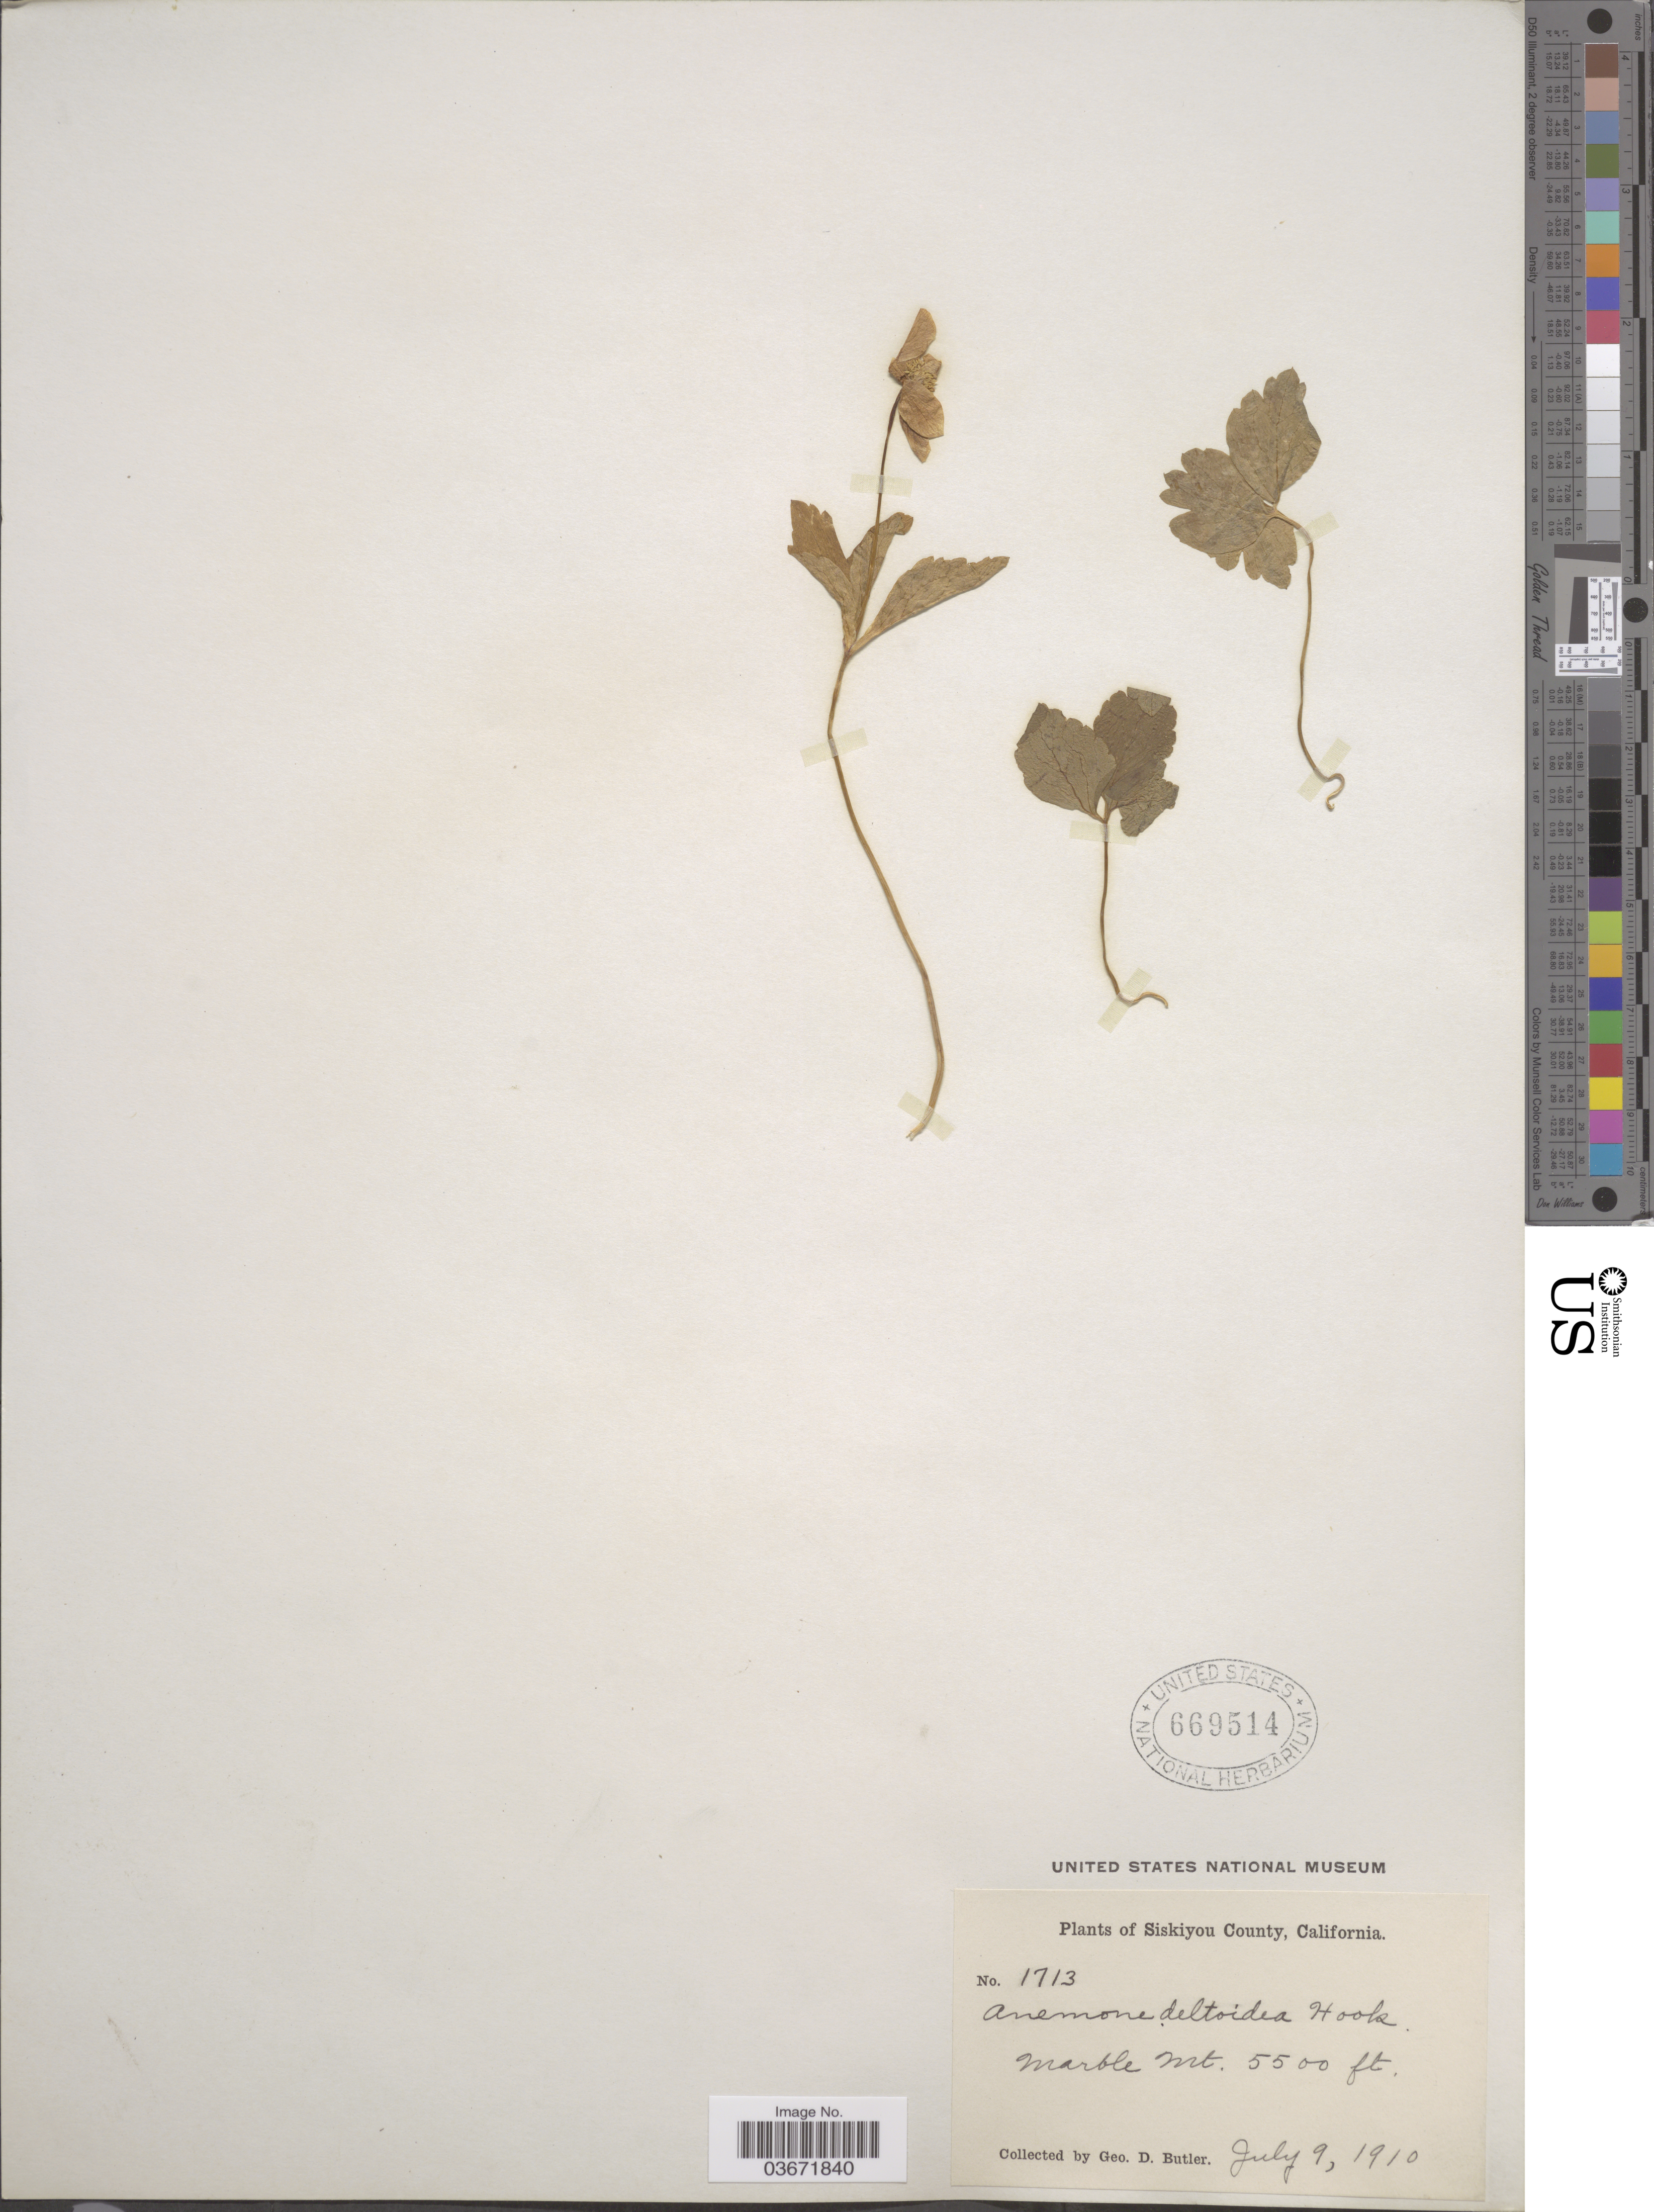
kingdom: Plantae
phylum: Tracheophyta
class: Magnoliopsida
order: Ranunculales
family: Ranunculaceae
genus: Anemone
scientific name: Anemone deltoidea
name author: Douglas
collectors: G. D. Butler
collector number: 1713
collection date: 1910-07-09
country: United States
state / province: California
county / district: Siskiyou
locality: Siskiyou County. Marble Mt.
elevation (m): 1676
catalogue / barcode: US 669514